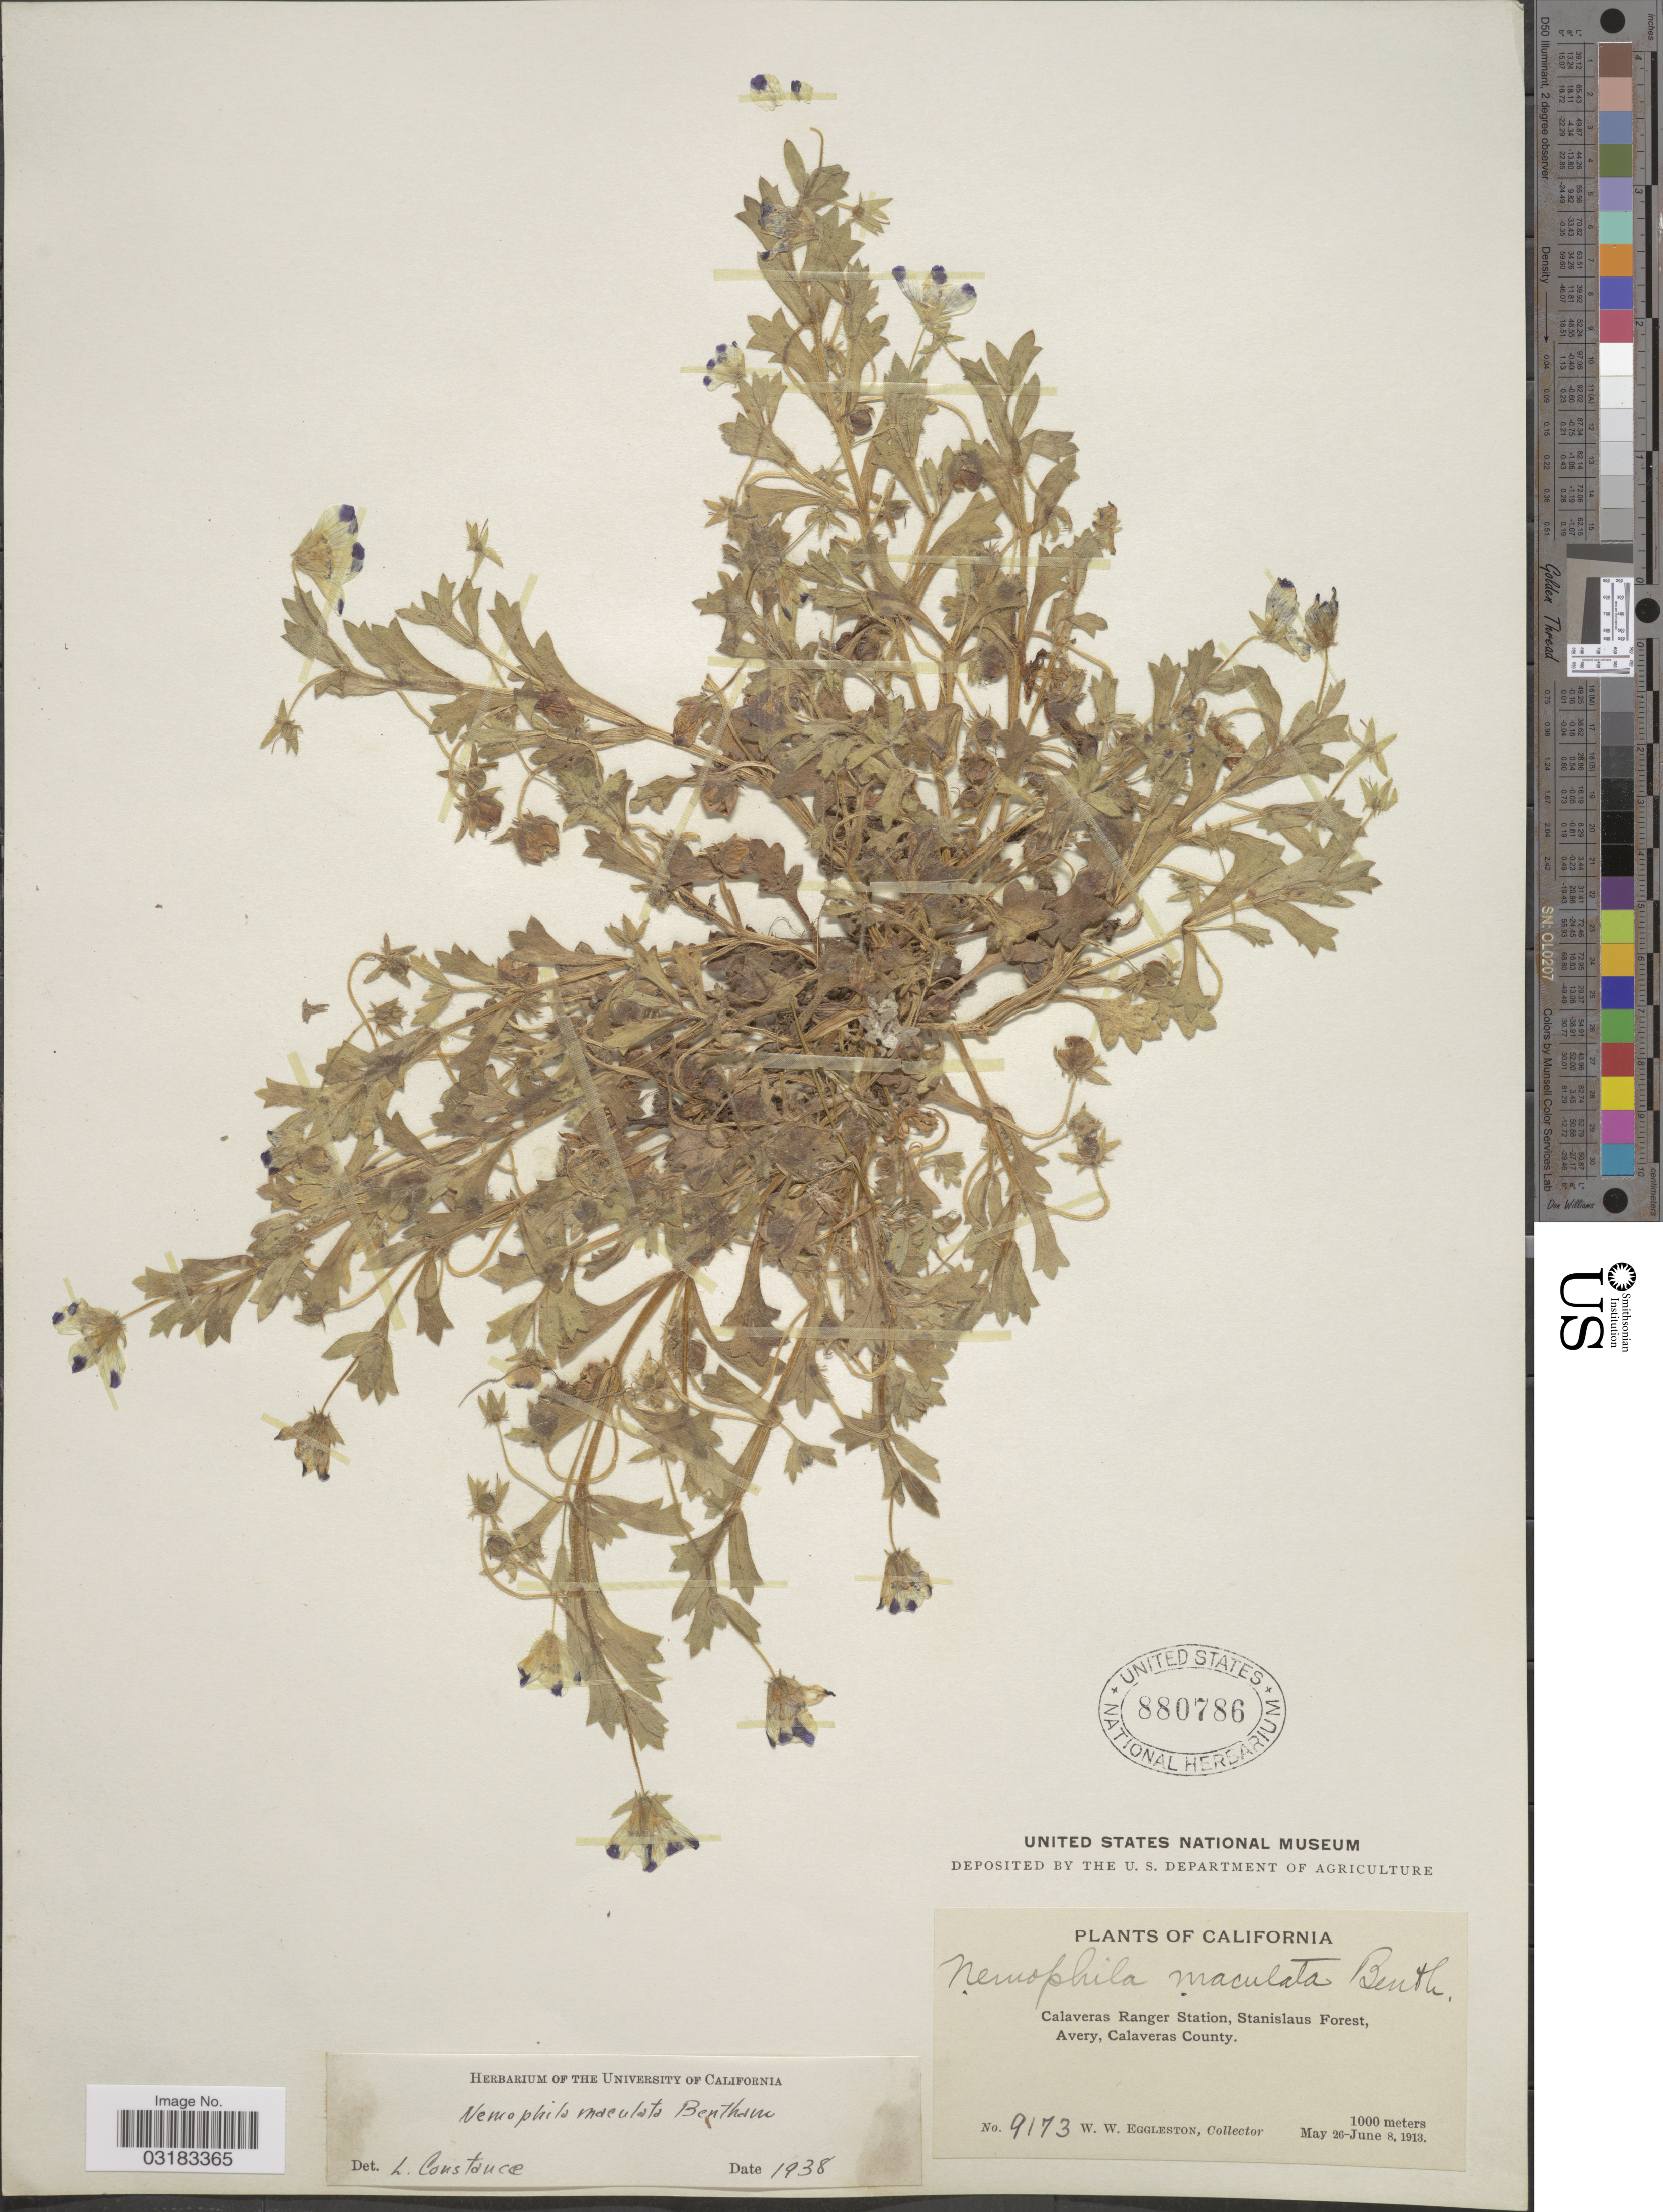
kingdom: Plantae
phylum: Tracheophyta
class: Magnoliopsida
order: Boraginales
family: Hydrophyllaceae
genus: Nemophila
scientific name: Nemophila maculata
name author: Benth. ex Lindl.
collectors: W. W. Eggleston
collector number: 9173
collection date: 1913-05-26/1913-06-08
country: United States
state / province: California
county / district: Calaveras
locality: Calaveras Ranger Station, Stanislaus Forest, Avery, Calaveras County.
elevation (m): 1000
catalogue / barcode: US 880786